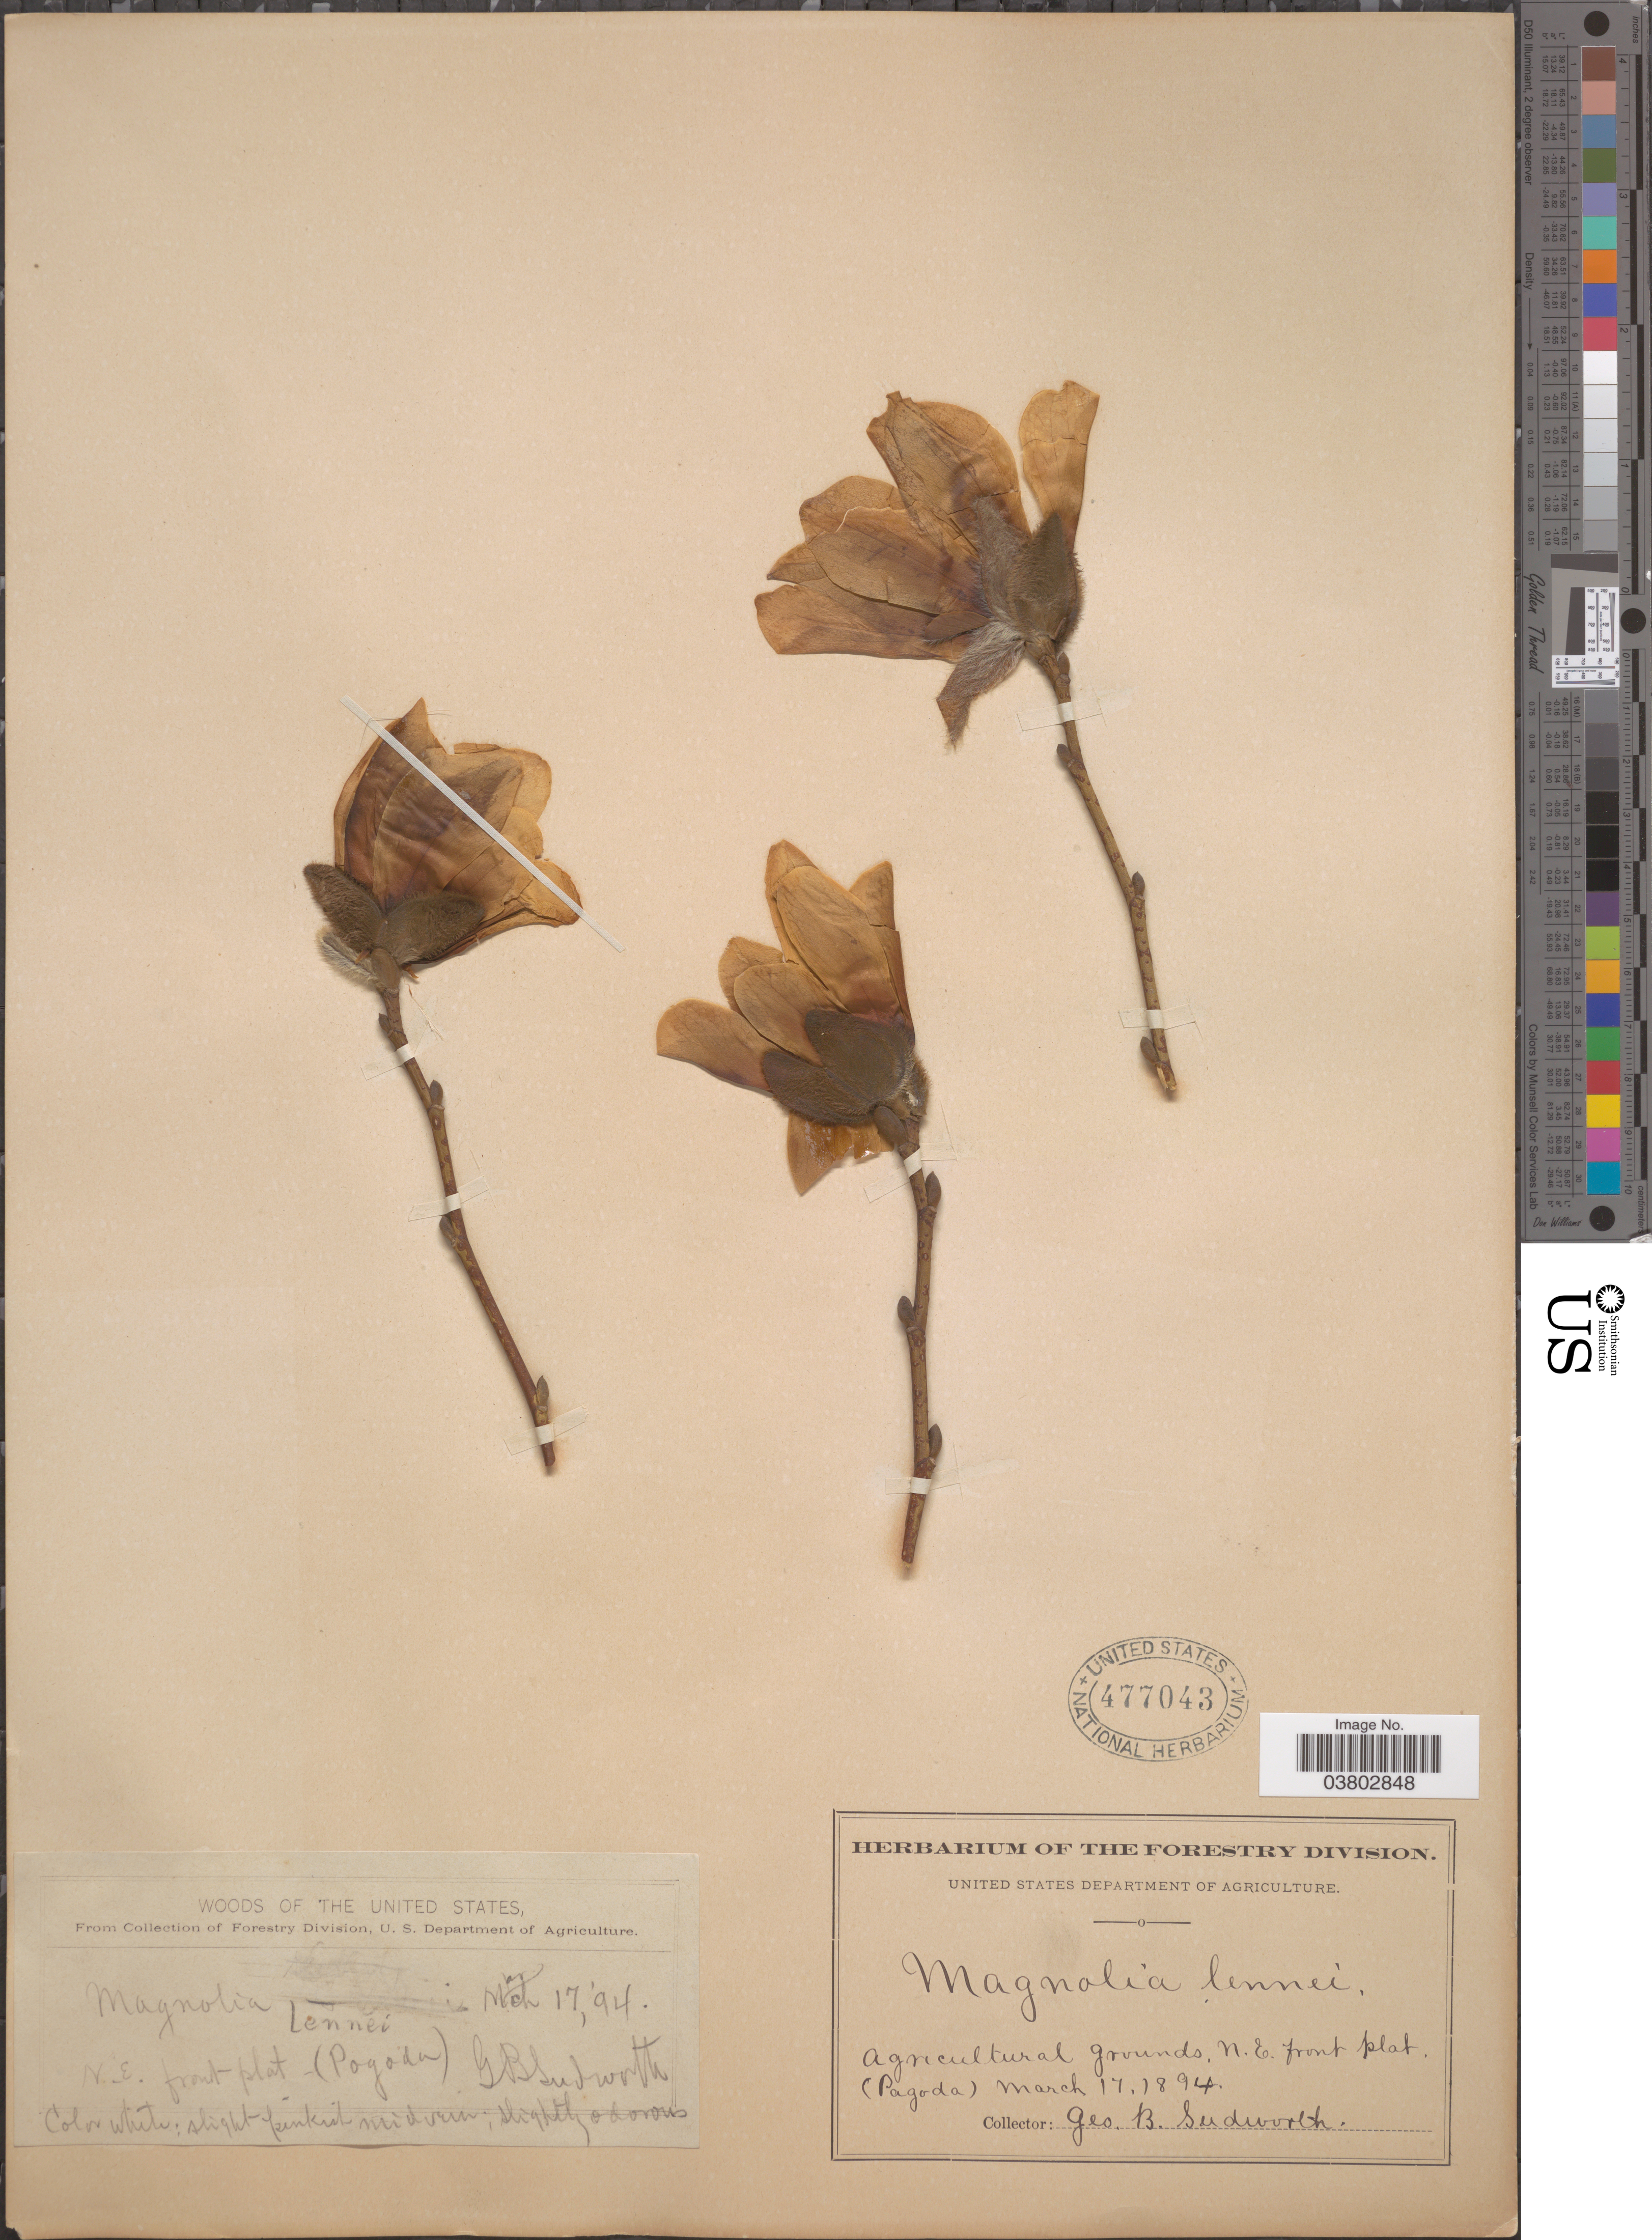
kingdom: Plantae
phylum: Tracheophyta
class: Magnoliopsida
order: Magnoliales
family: Magnoliaceae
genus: Magnolia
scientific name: Magnolia x lennei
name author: Van Houtte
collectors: G. B. Sudworth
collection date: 1894-03-17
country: United States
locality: Agricultural Grounds, N.E. front plat. (Pagoda).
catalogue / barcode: US 477043